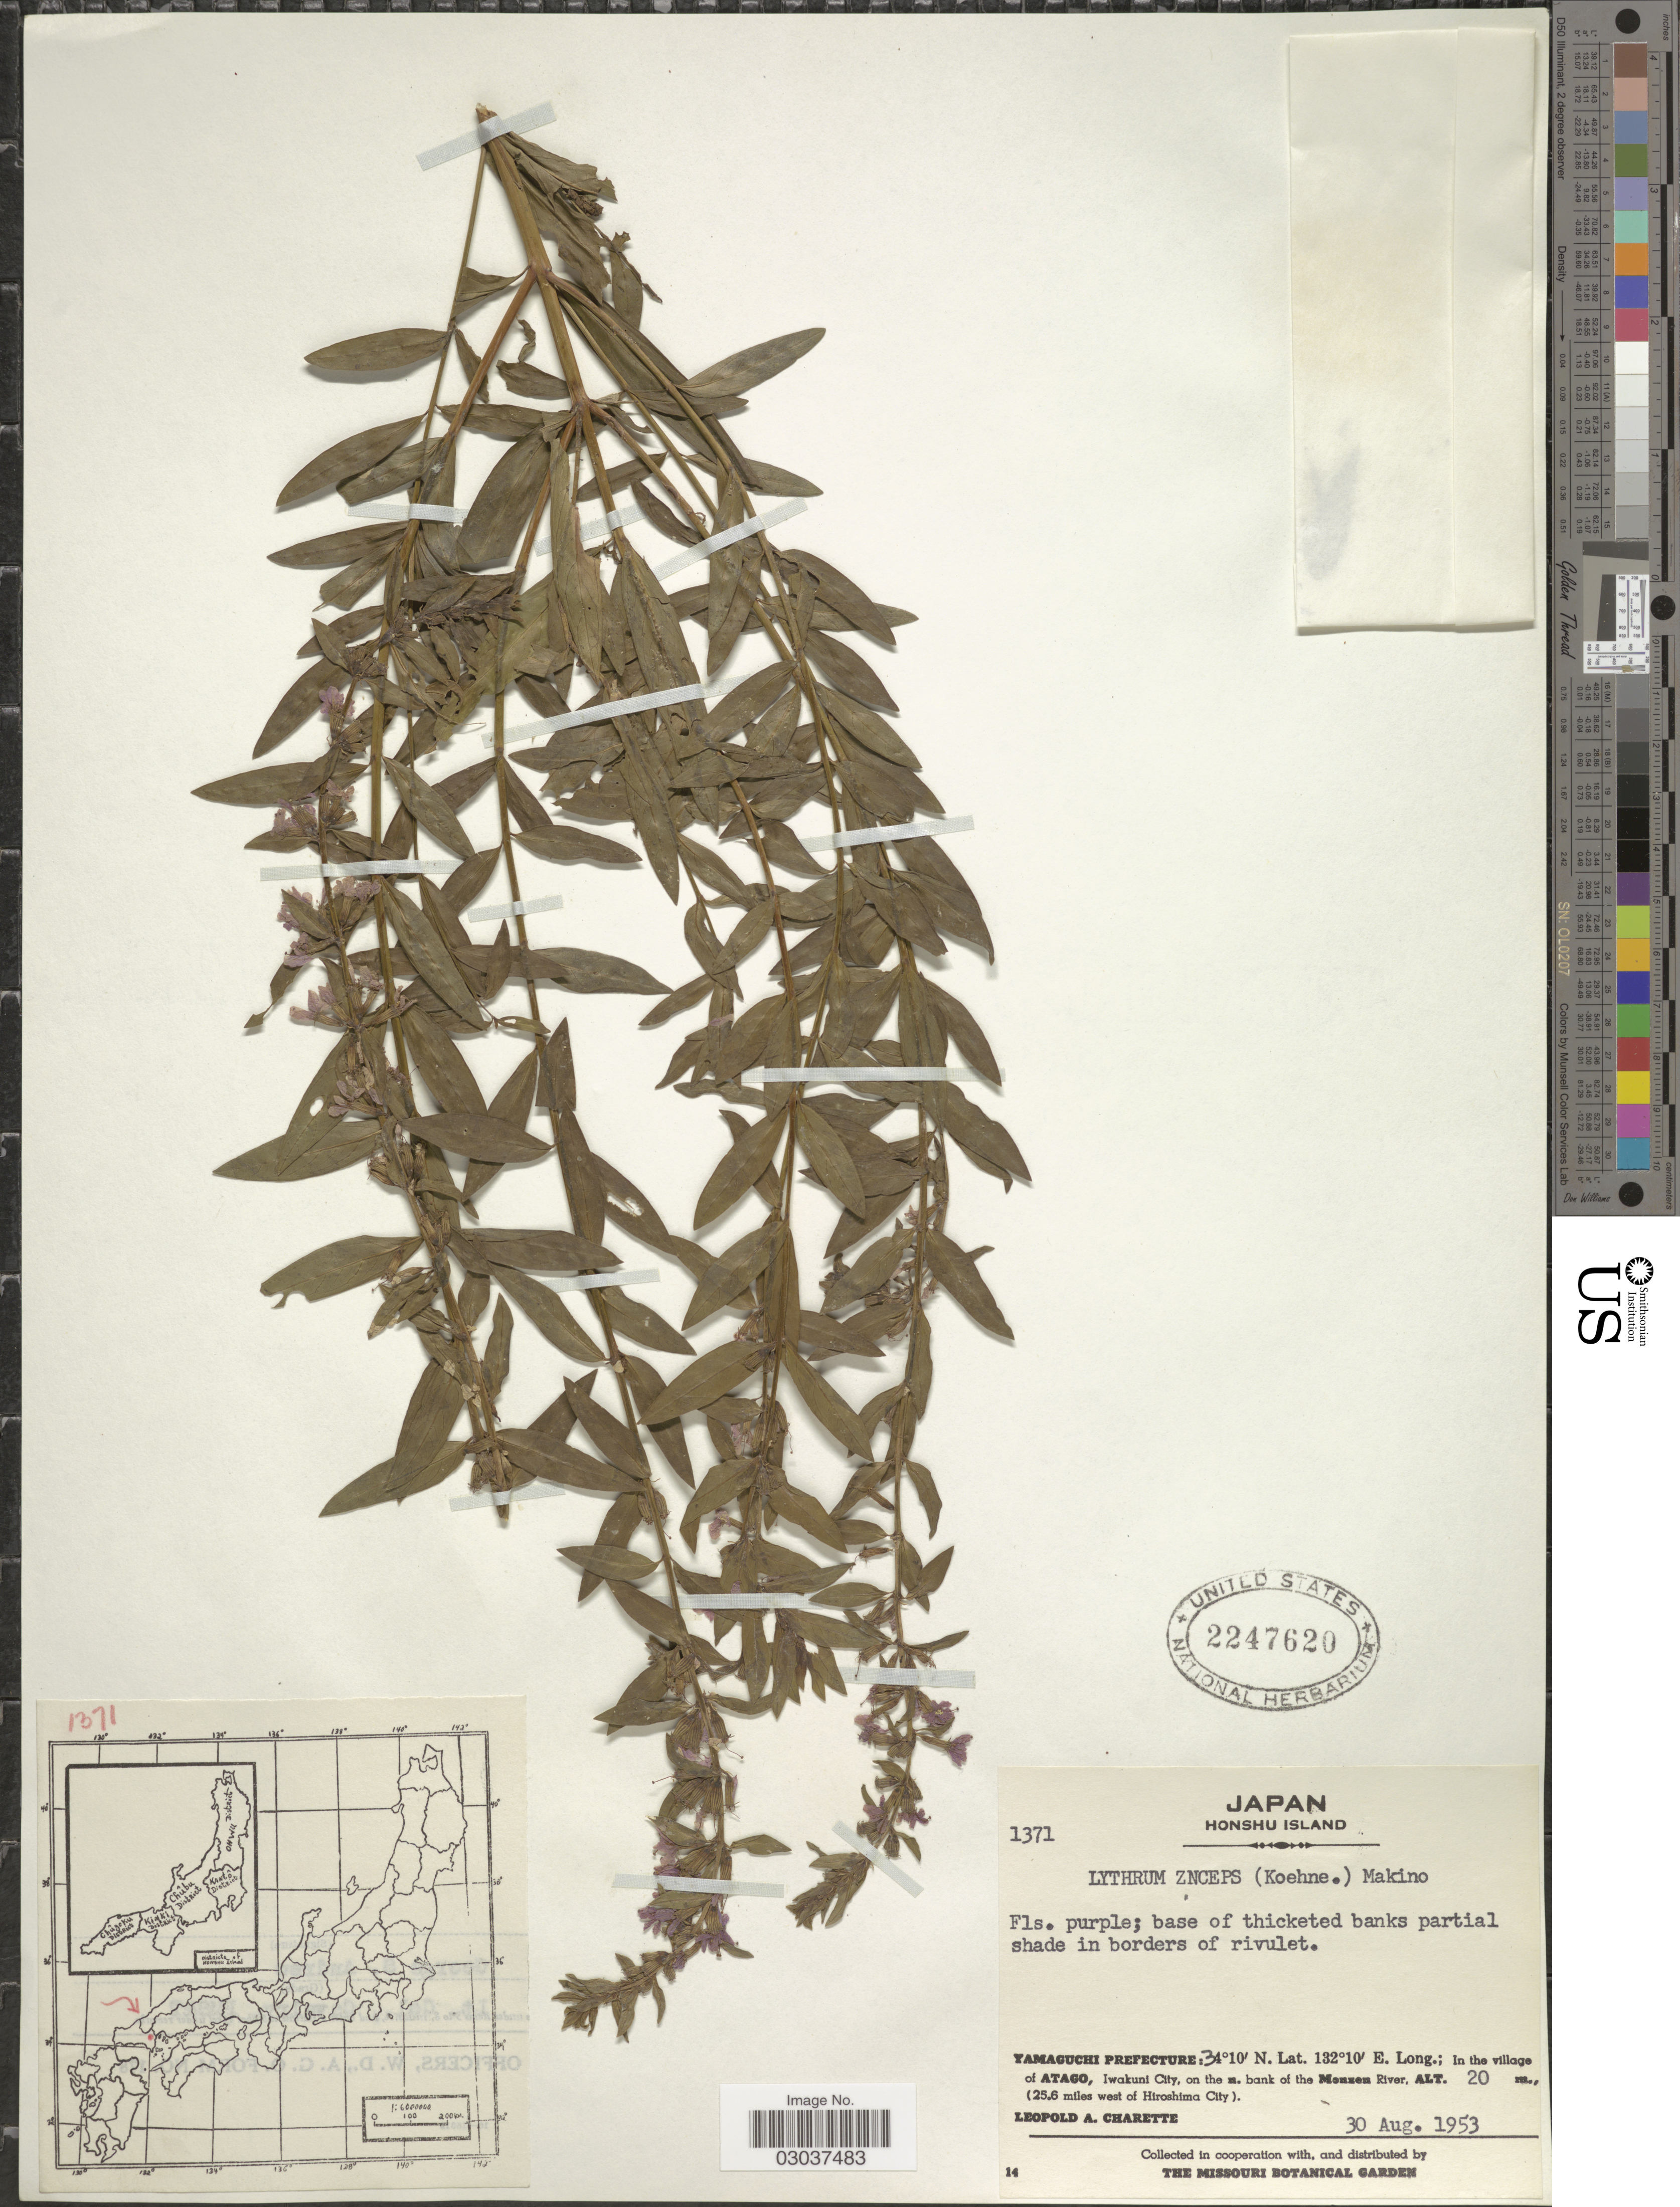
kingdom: Plantae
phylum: Tracheophyta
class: Magnoliopsida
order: Myrtales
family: Lythraceae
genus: Lythrum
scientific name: Lythrum anceps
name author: (Koehne) Makino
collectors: L. A. Charette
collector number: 1371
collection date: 1953-08-30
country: Japan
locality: Honshu Island. Yamaguchi Prefecture. In the village of Atago, Iwakuni City, on the n. bank of the Monzen River. (25.6 miles west of Hiroshima City).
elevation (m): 20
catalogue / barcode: US 2247620